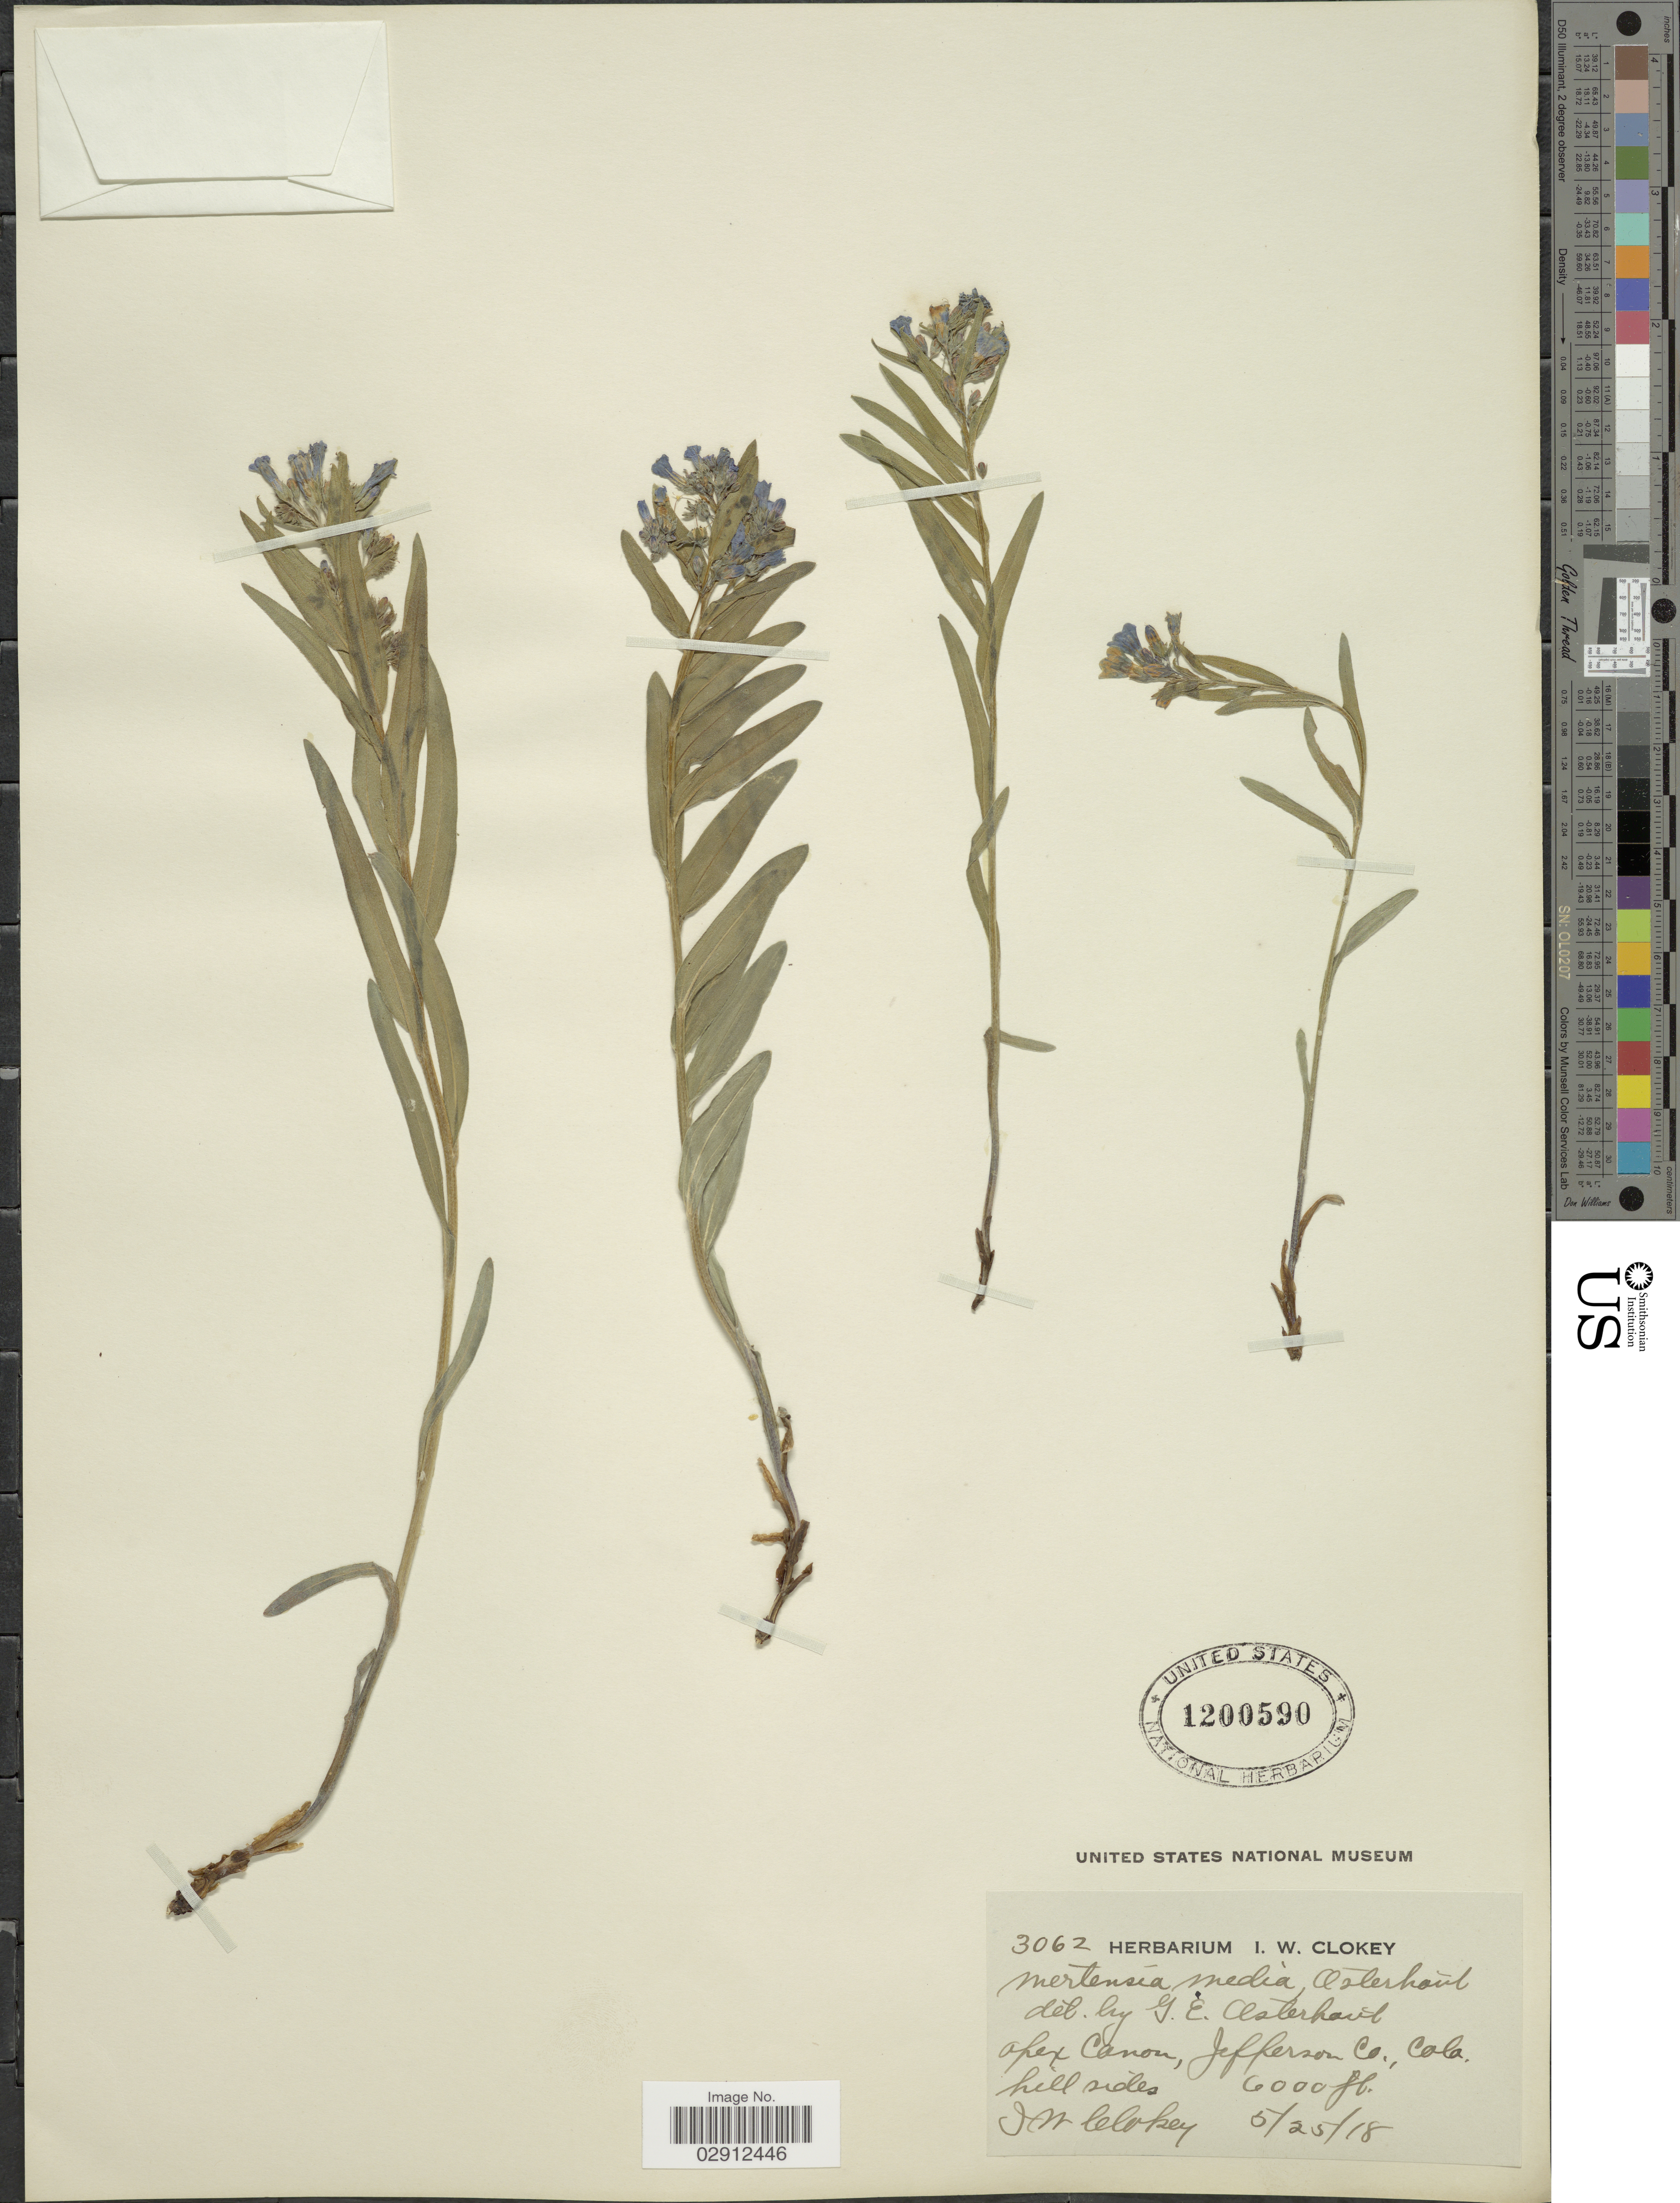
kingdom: Plantae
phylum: Tracheophyta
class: Magnoliopsida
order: Boraginales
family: Boraginaceae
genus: Mertensia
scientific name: Mertensia lanceolata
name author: (Pursh) DC. ex A. DC.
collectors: I. W. Clokey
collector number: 3062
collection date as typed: Transcribed d/m/y: 25/5/18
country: United States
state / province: Colorado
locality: Apex Canon, Jefferson Co., Colo.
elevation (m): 1829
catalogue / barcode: US 1200590